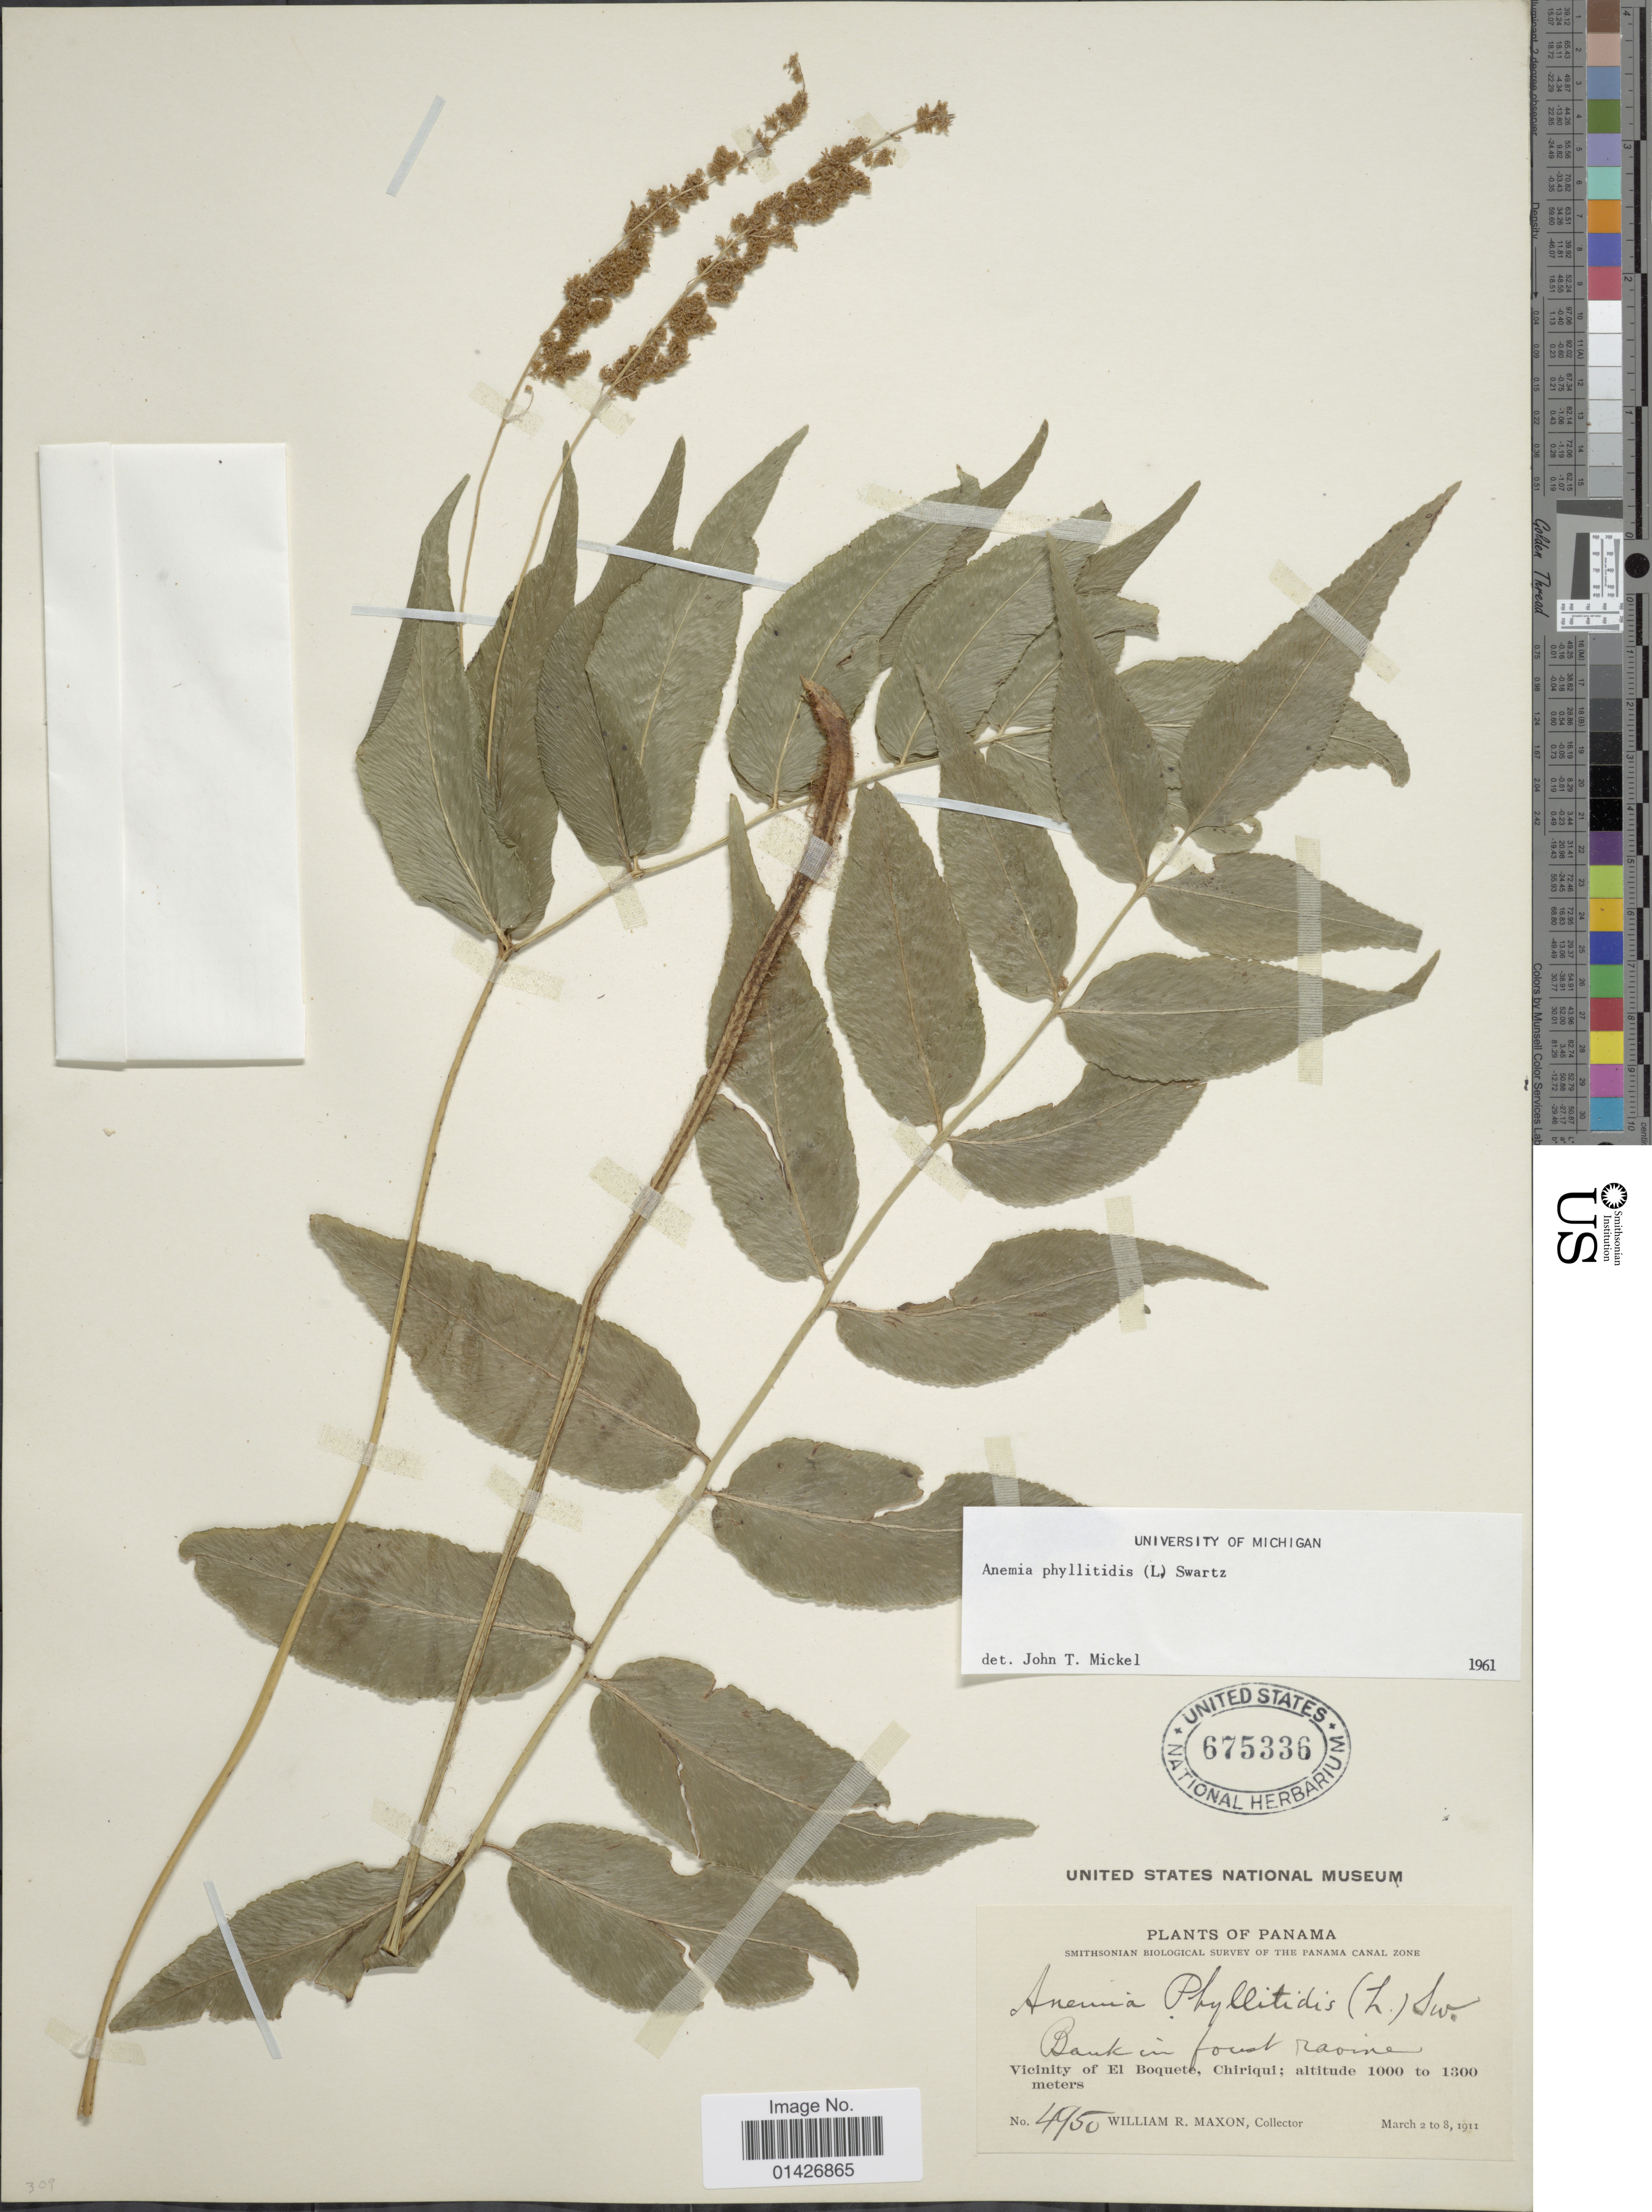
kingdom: Plantae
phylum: Tracheophyta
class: Polypodiopsida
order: Schizaeales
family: Anemiaceae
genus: Anemia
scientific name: Anemia phyllitidis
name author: (L.) Sw.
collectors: W. R. Maxon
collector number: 4950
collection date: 1911-03-02/1911-03-08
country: Panama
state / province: Chiriqui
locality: Vicinity of El Boquete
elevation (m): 1000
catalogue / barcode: US 675336